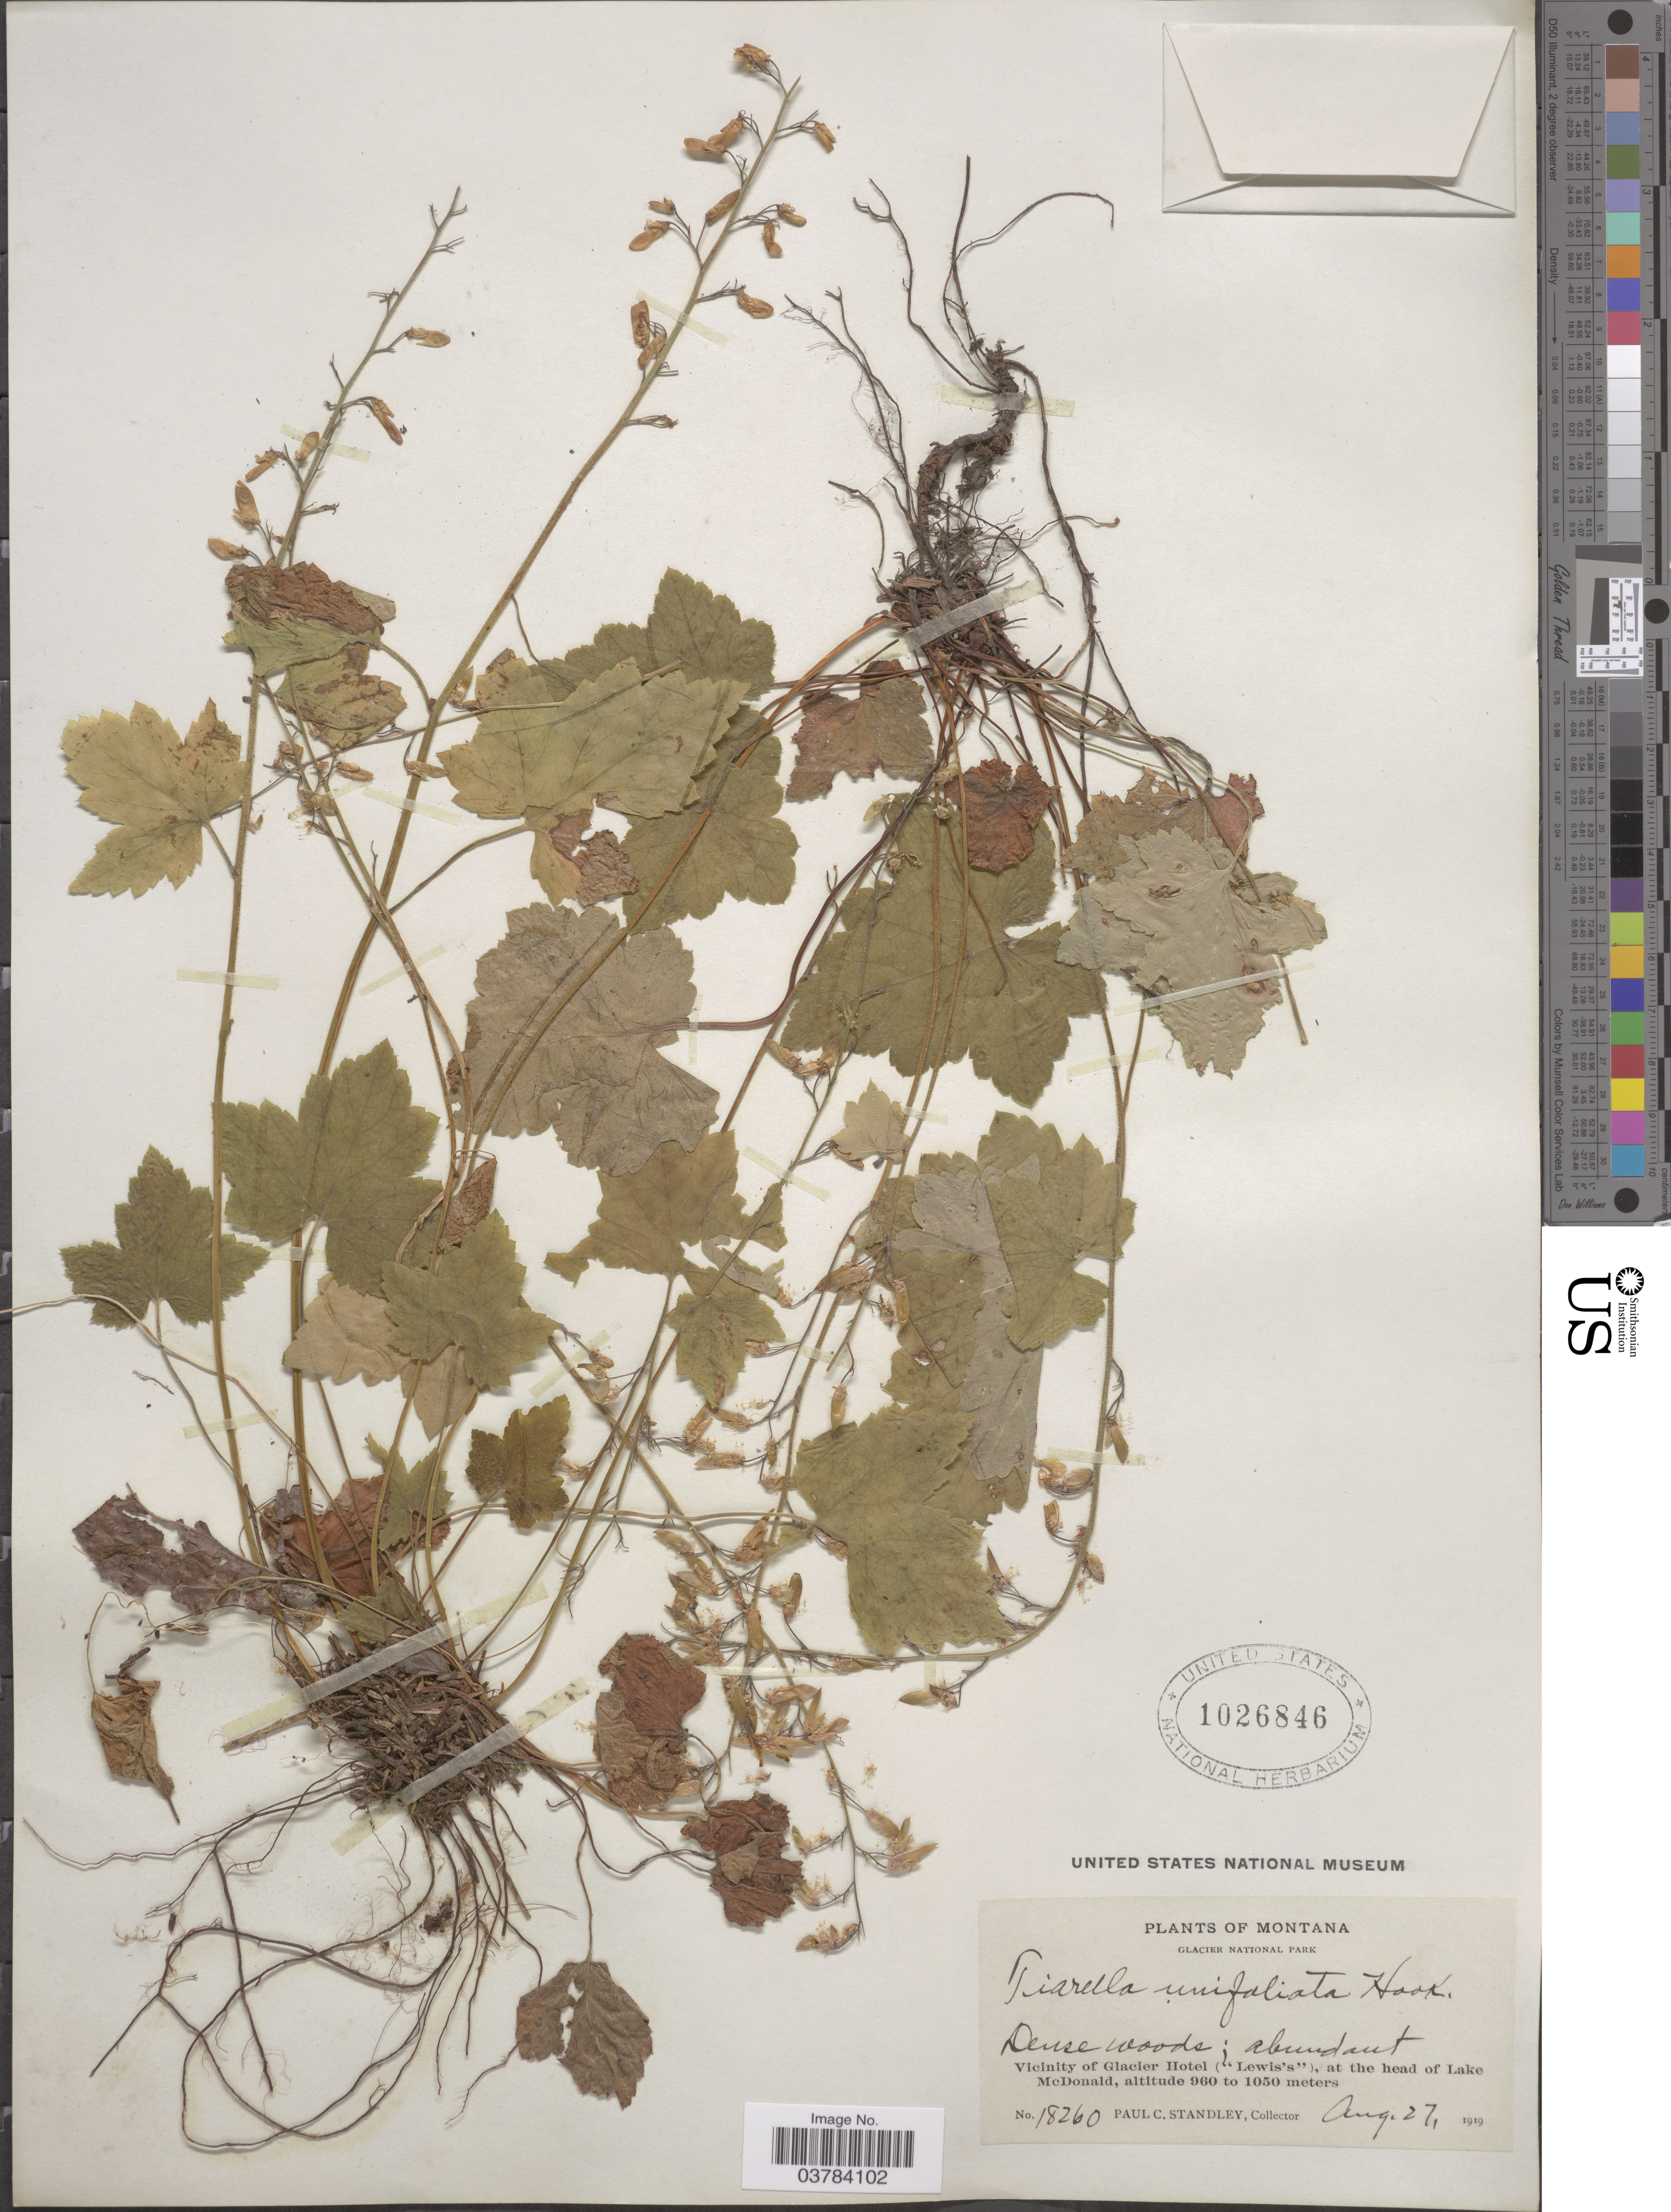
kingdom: Plantae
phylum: Tracheophyta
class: Magnoliopsida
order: Saxifragales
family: Saxifragaceae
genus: Tiarella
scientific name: Tiarella unifoliata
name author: Hook.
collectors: P. C. Standley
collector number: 18260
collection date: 1919-08-27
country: United States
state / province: Montana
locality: Glacier National Park. Vicinity of Glacier Hotel ("Lewis's"), at the head of Lake McDonald.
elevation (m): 960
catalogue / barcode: US 1026846